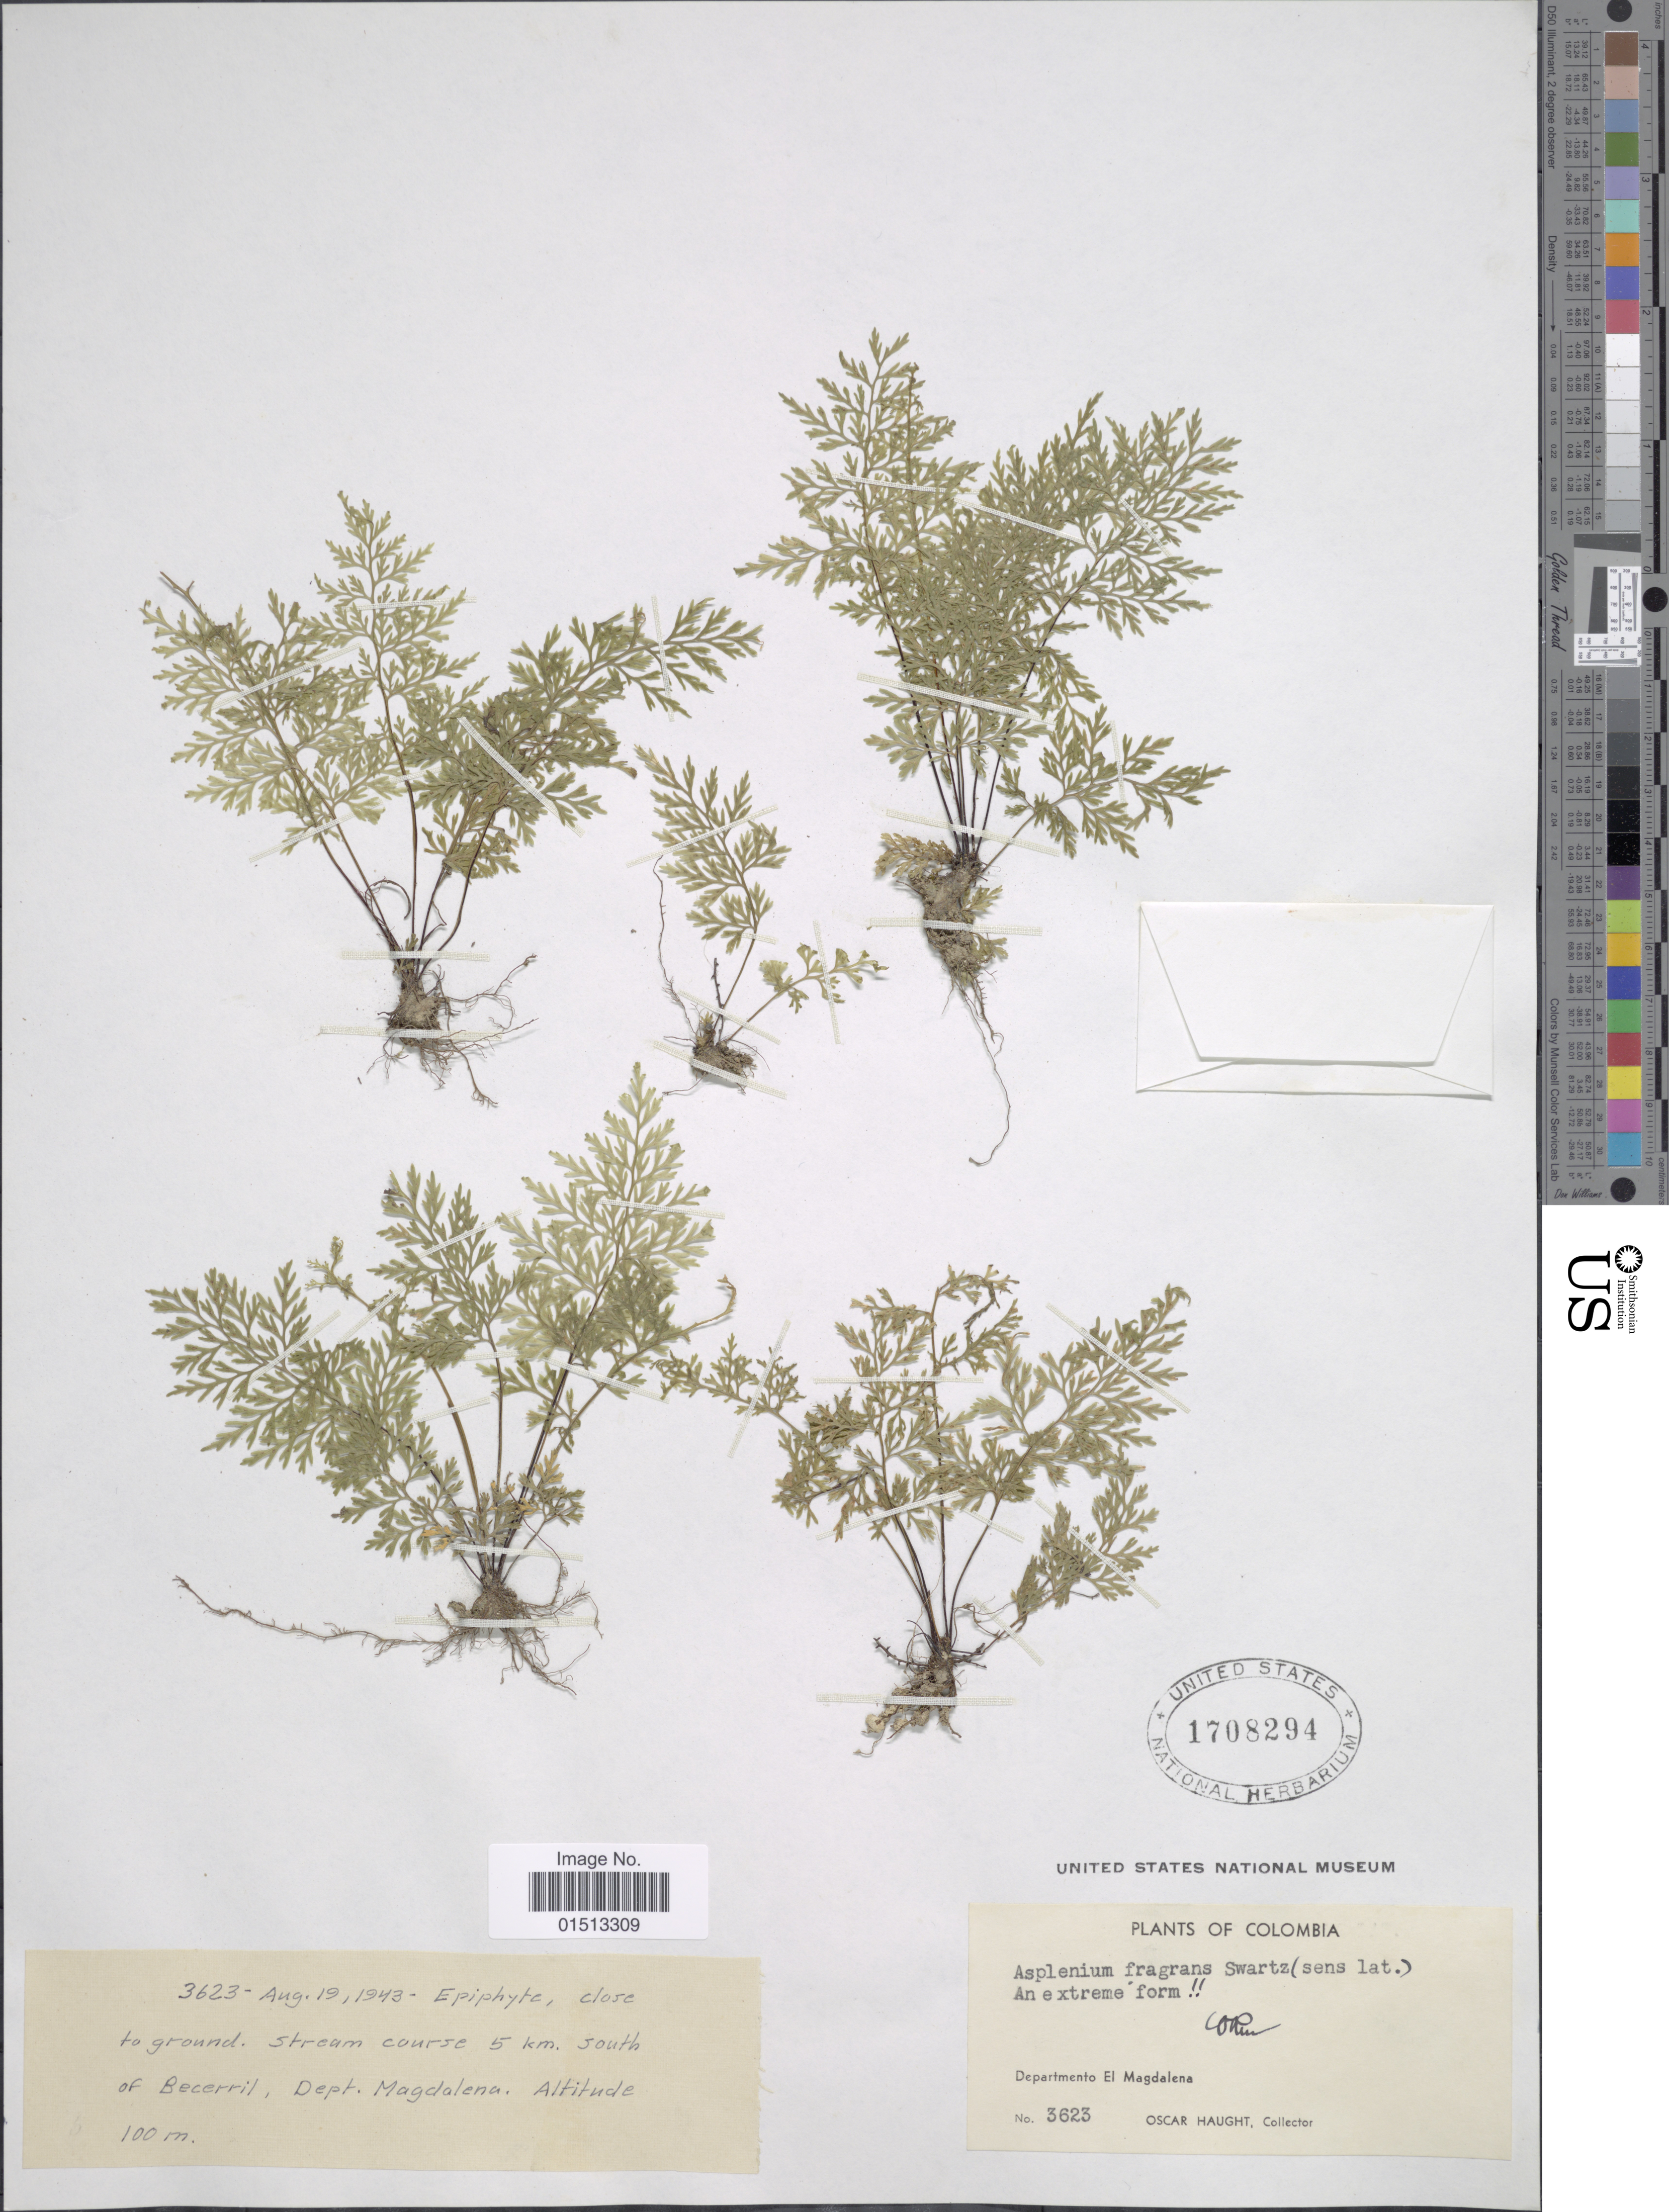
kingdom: Plantae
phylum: Tracheophyta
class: Polypodiopsida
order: Polypodiales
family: Aspleniaceae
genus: Asplenium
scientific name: Asplenium tenerrimum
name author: Mett. ex Kuhn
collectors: O. L. Haught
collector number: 3623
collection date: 1943-08-19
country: Colombia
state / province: Magdalena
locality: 5 km. south of Becerril.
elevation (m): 100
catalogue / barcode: US 1708294